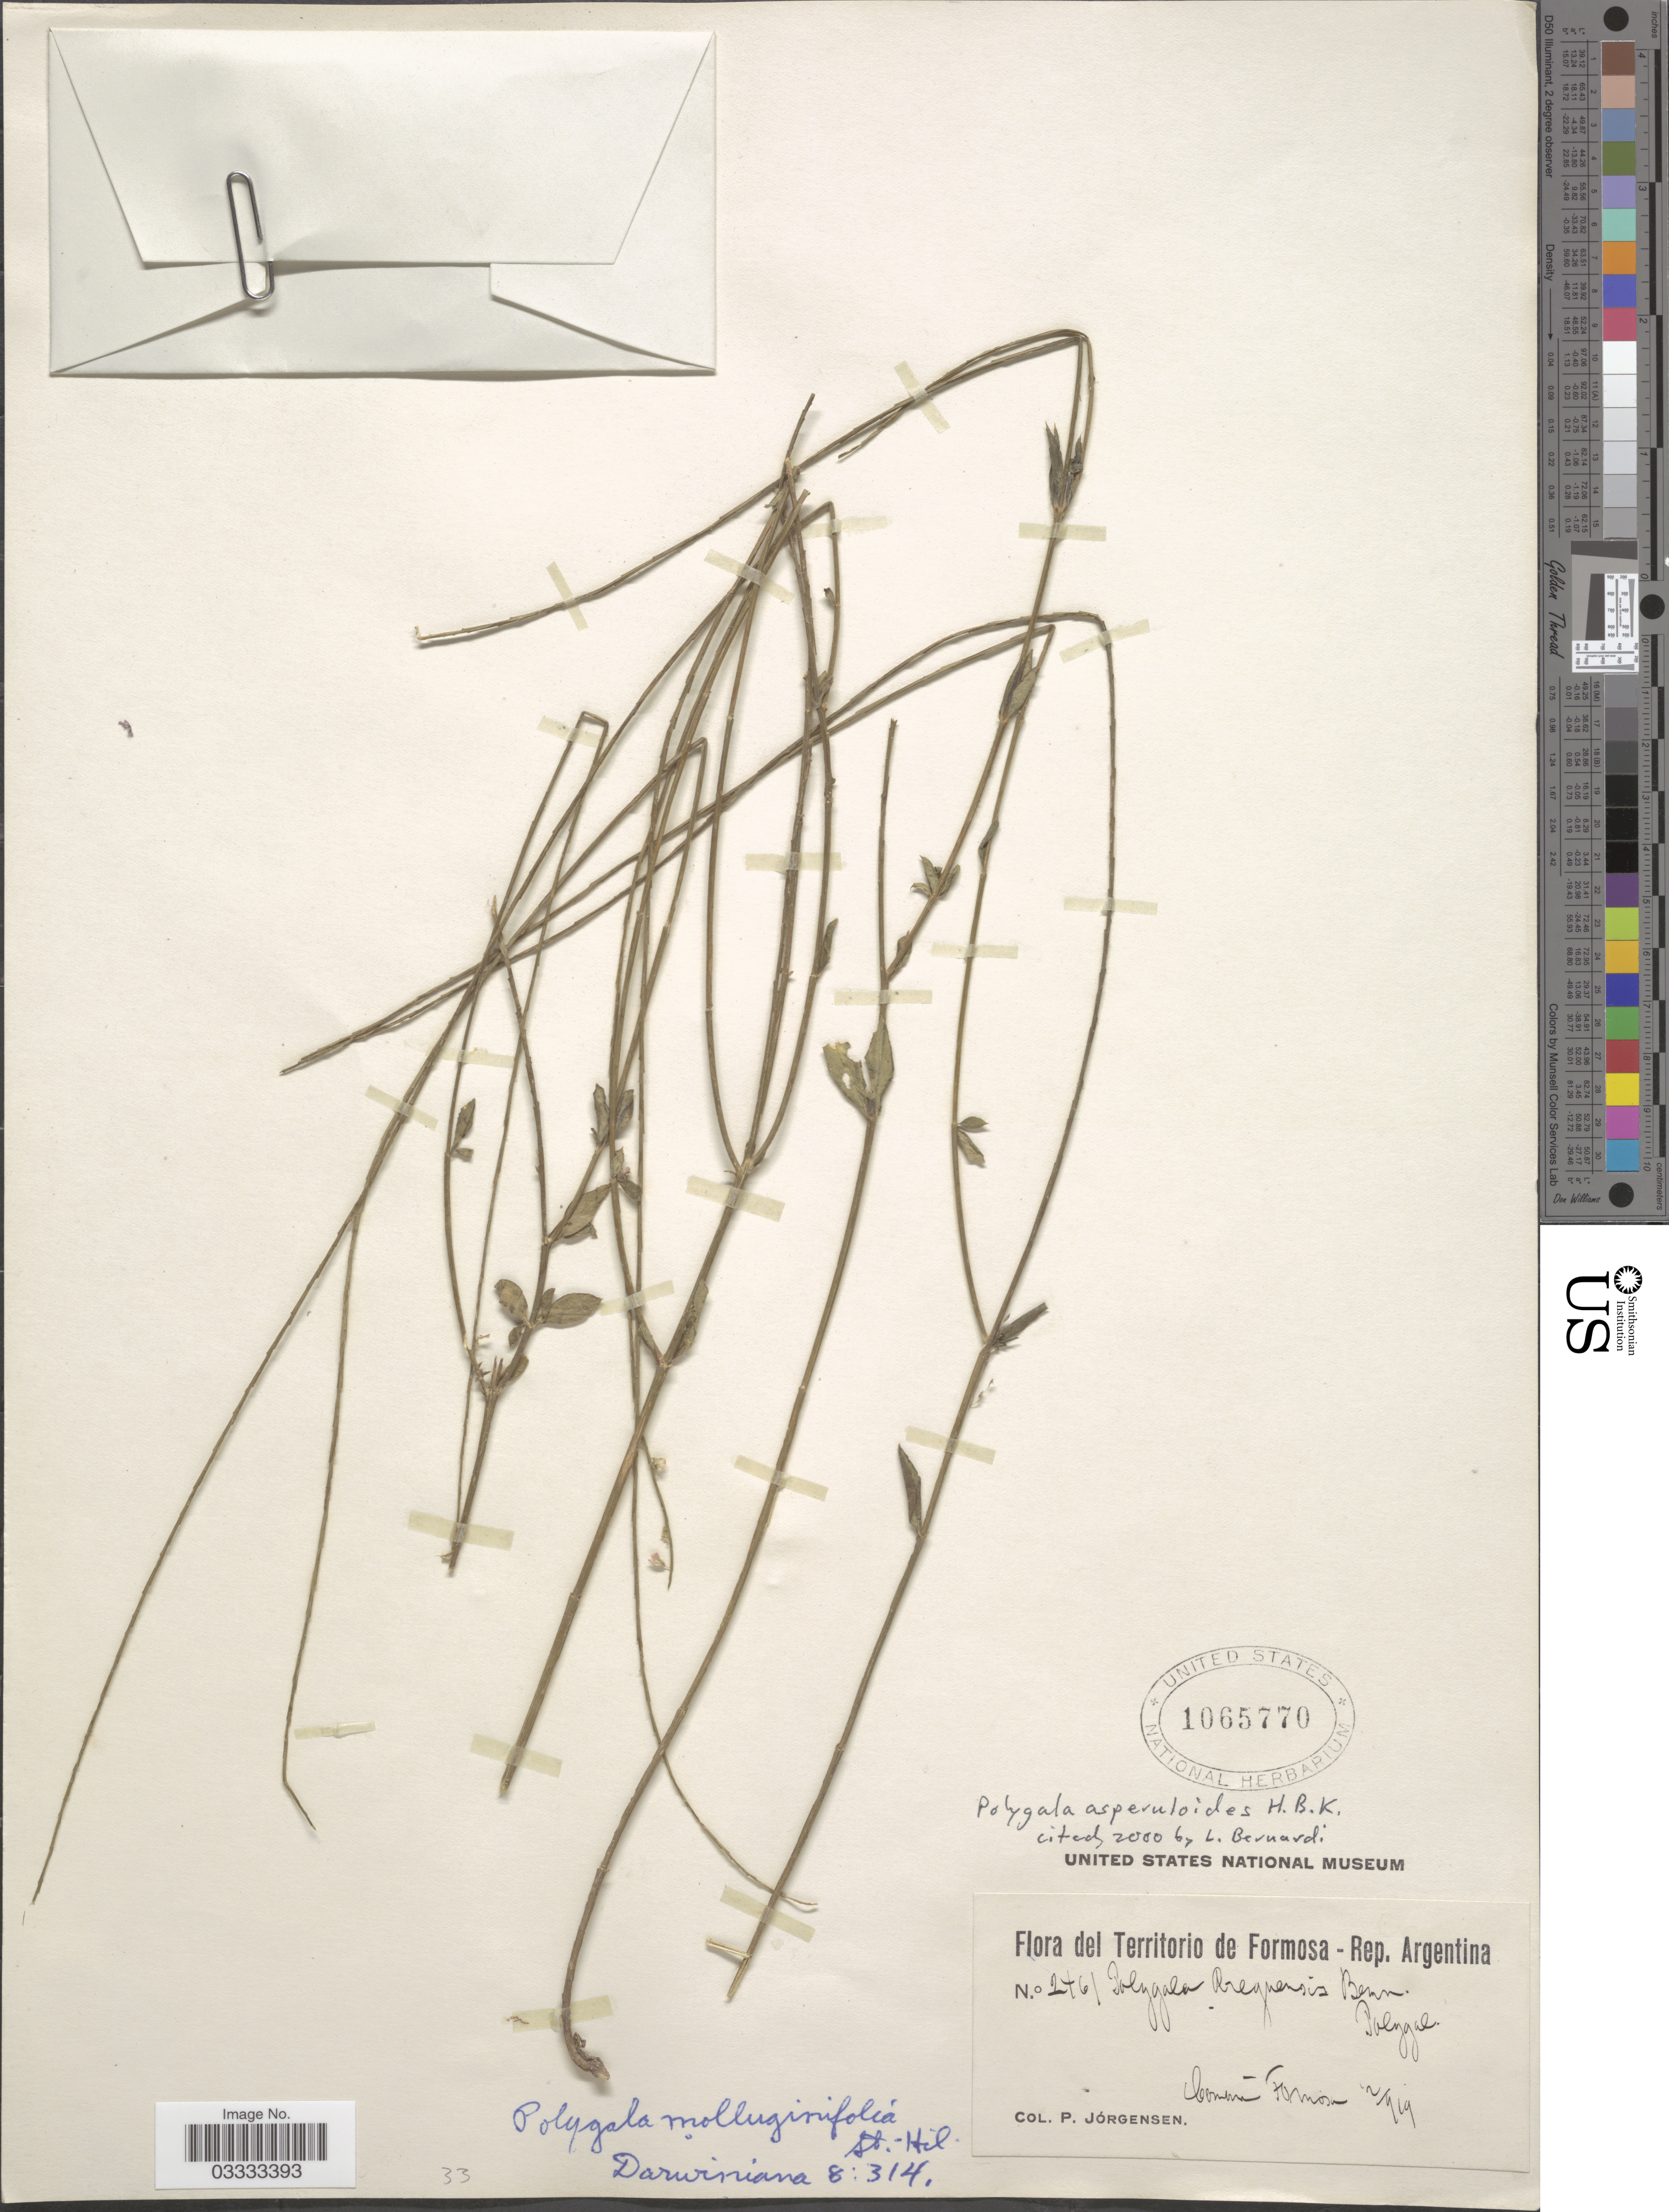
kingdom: Plantae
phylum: Tracheophyta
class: Magnoliopsida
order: Fabales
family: Polygalaceae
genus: Polygala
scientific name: Polygala asperuloides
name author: Kunth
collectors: P. Jörgensen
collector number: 2461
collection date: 1919-02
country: Argentina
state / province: Formosa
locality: Commón Formosa.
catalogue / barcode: US 1065770